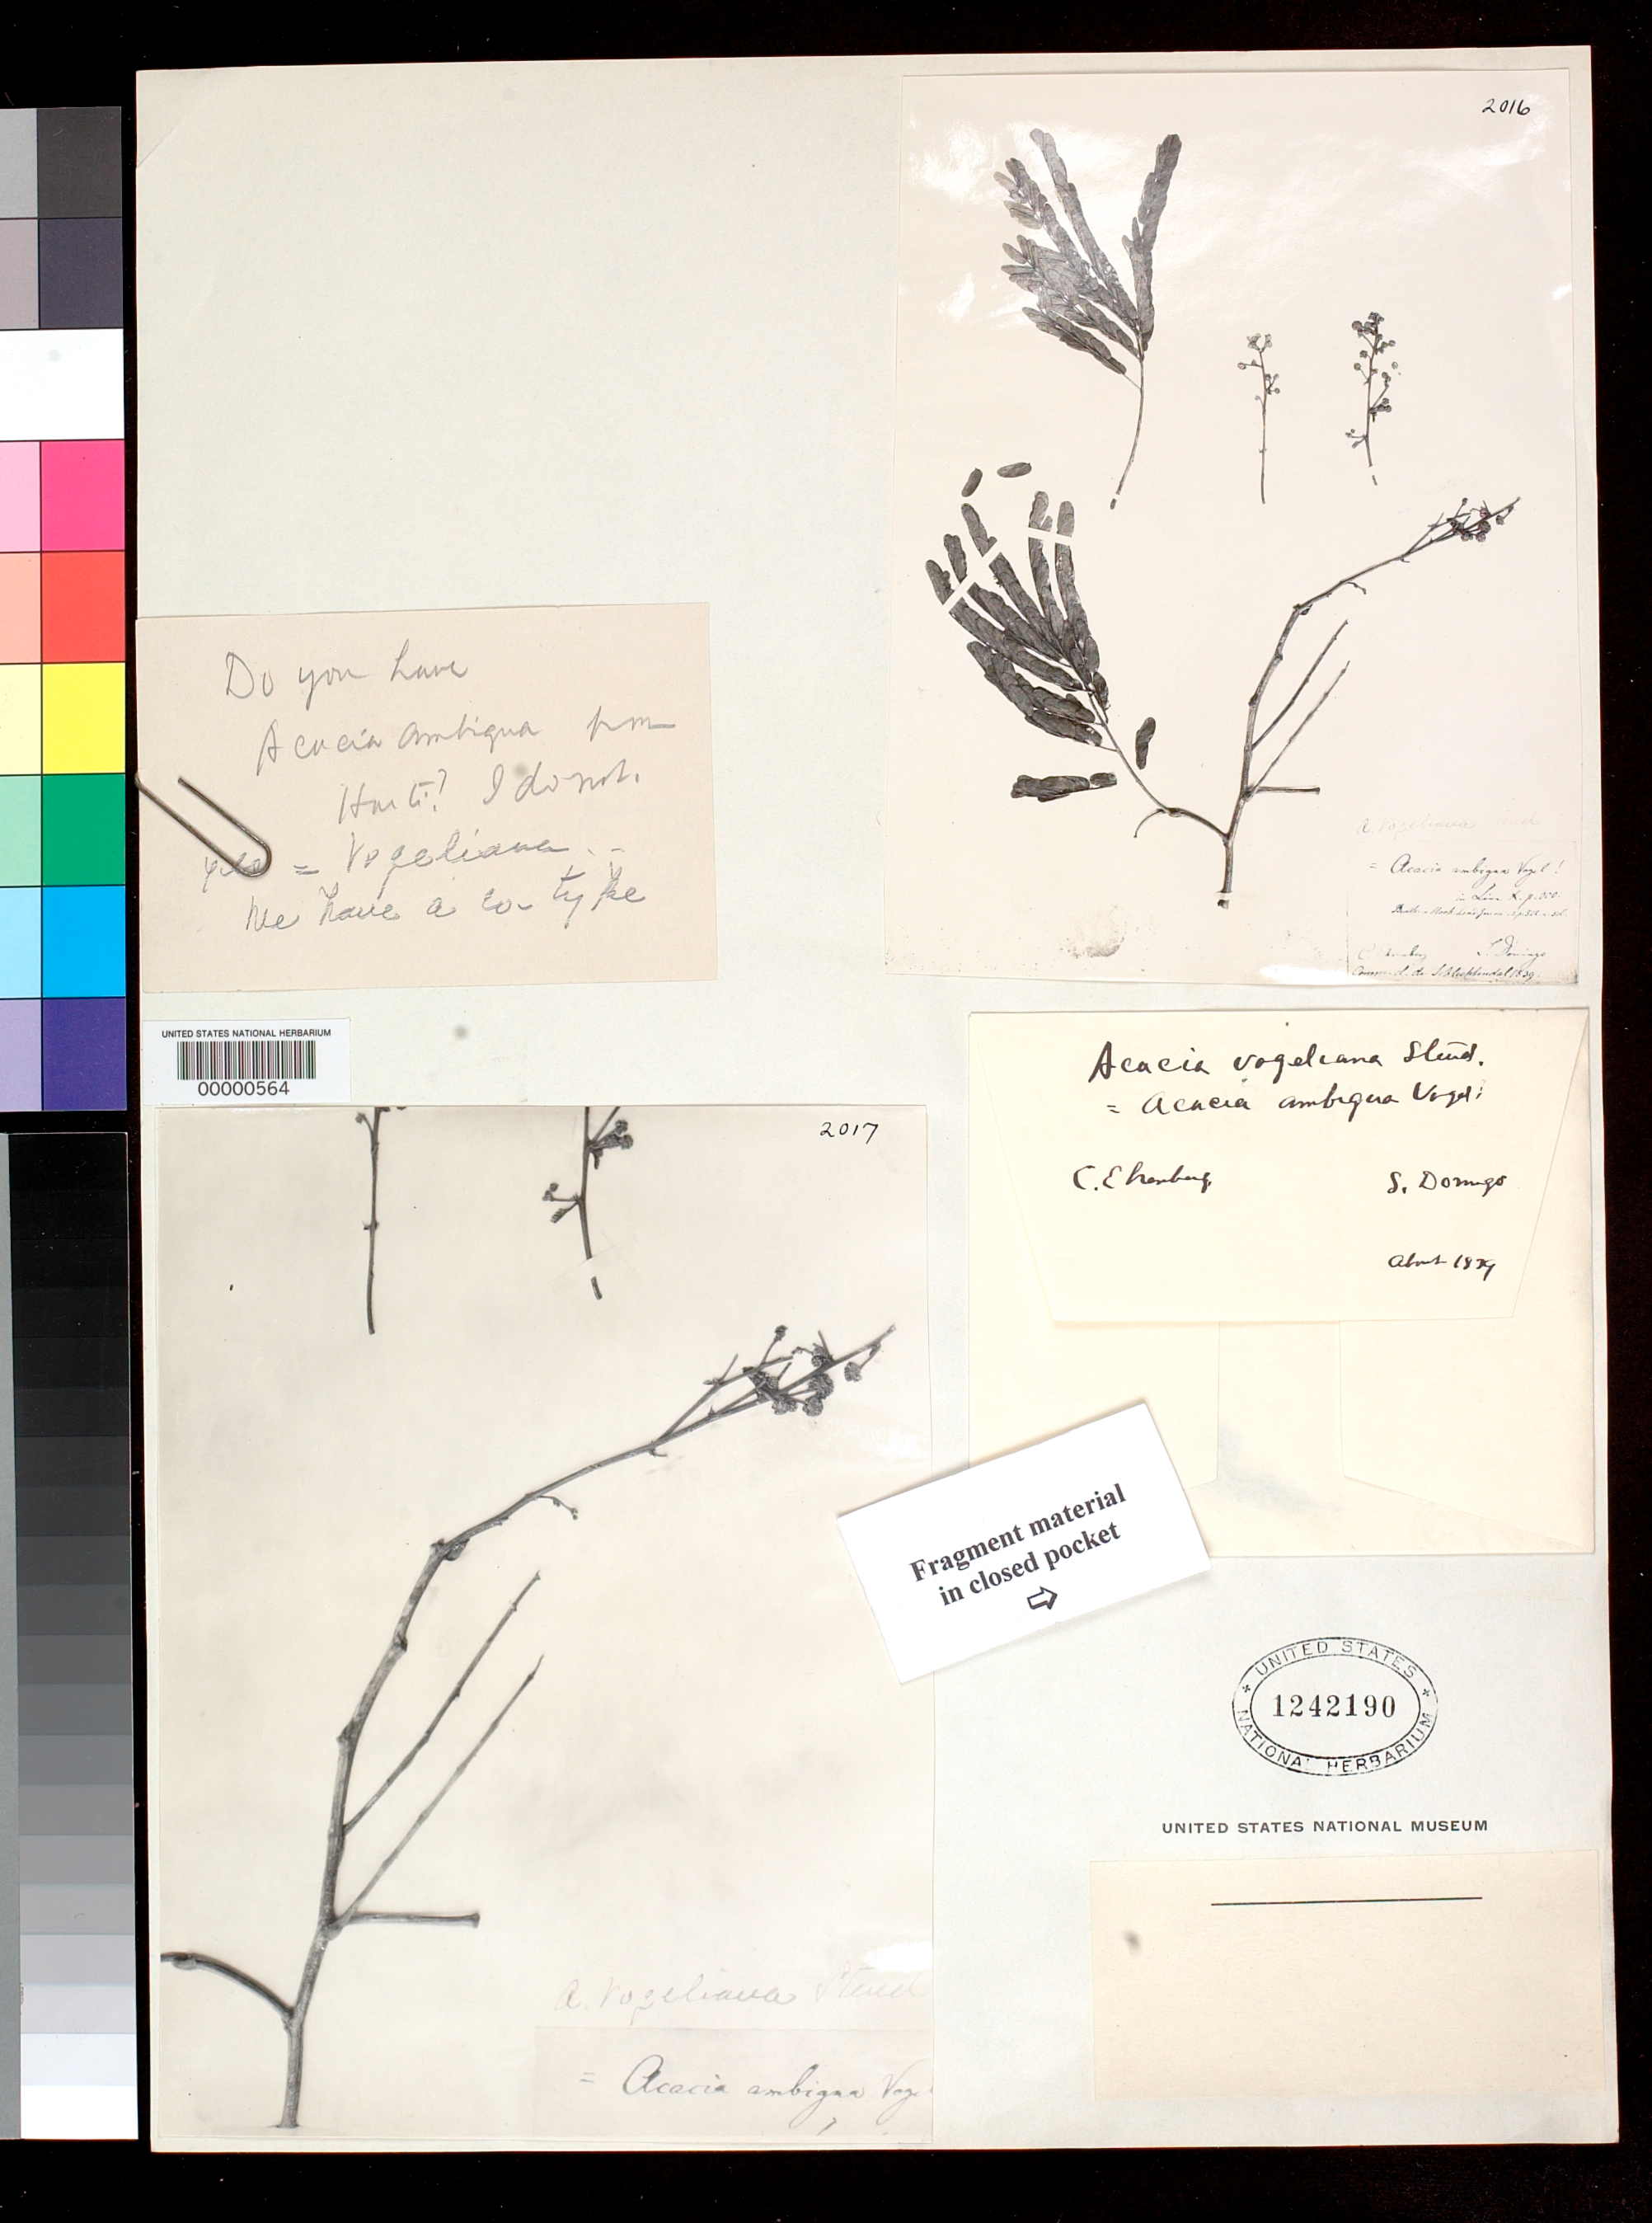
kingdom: Plantae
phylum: Tracheophyta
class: Magnoliopsida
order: Fabales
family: Fabaceae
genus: Acacia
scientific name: Acacia ambigua Vogel, nom. illeg.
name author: Vogel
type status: Type Fragment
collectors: C. Ehrenberg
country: Dominican Republic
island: Hispaniola Island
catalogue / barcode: US 1242190